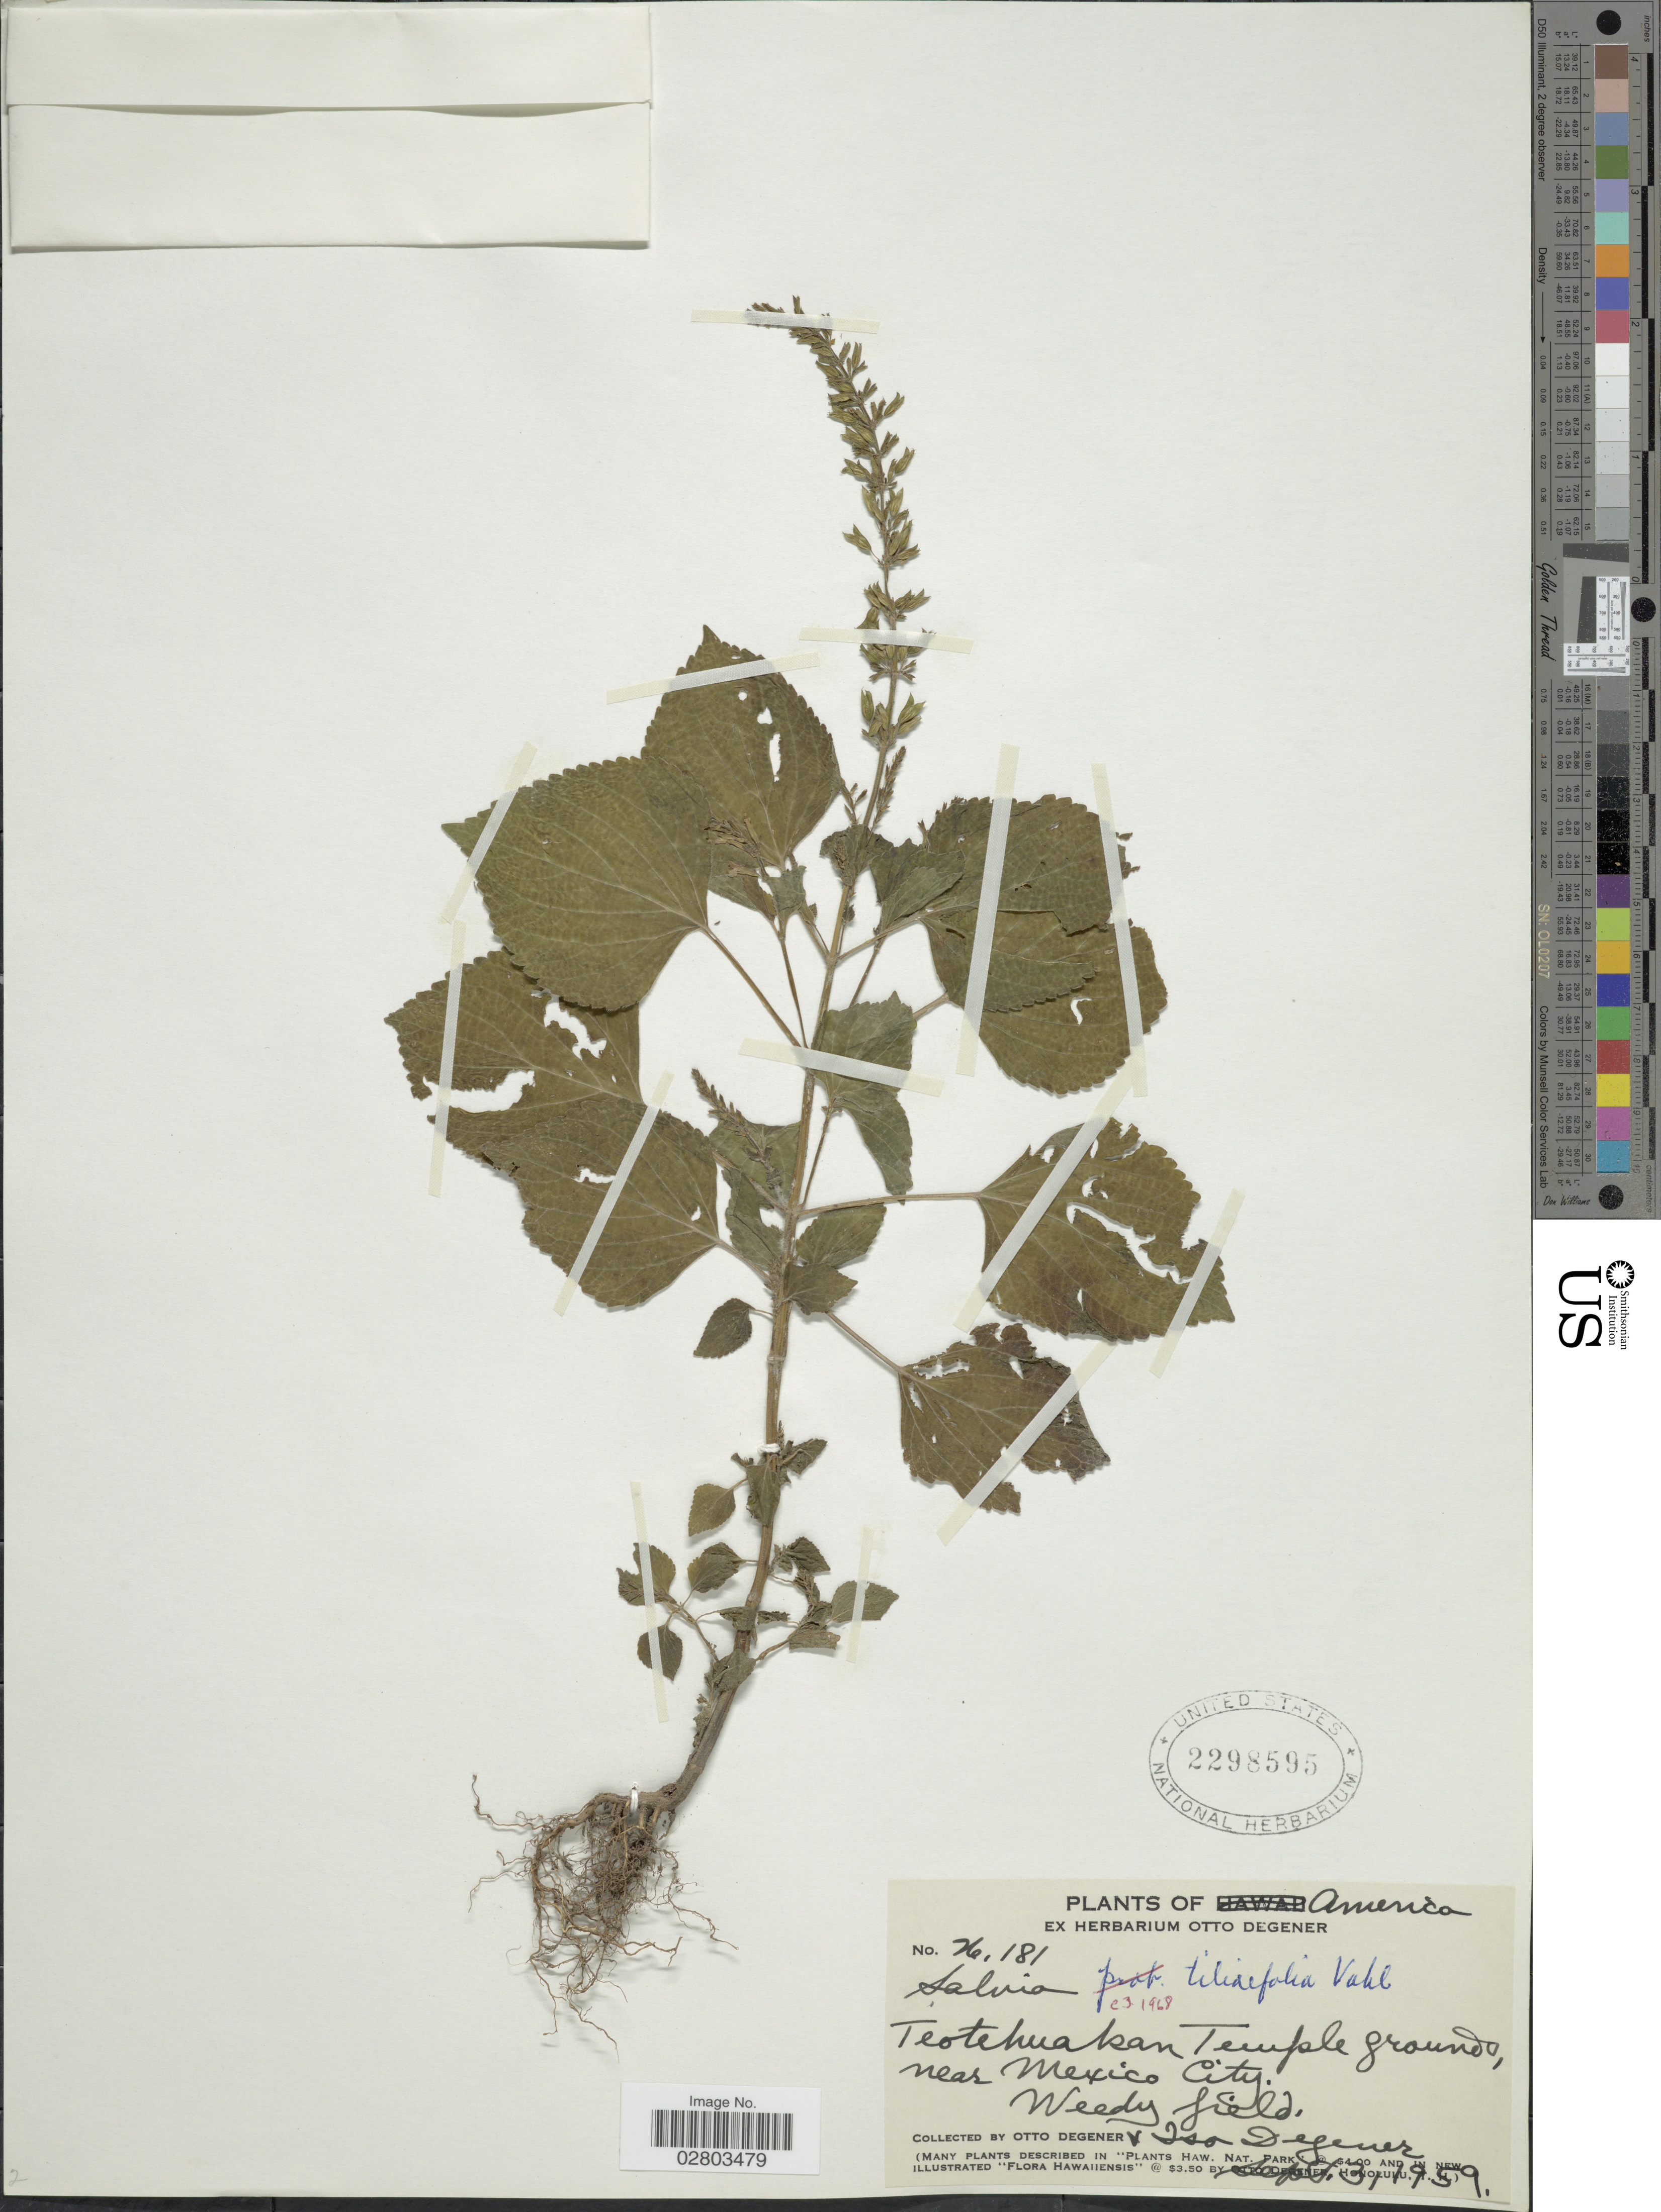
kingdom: Plantae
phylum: Tracheophyta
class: Magnoliopsida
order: Lamiales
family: Lamiaceae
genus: Salvia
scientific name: Salvia tiliifolia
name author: Vahl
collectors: O. Degener & I. Degener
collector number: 181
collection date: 1959-09-03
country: Mexico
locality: Teotehuakan Temple grounds, near Mexico City.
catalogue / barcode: US 2298595